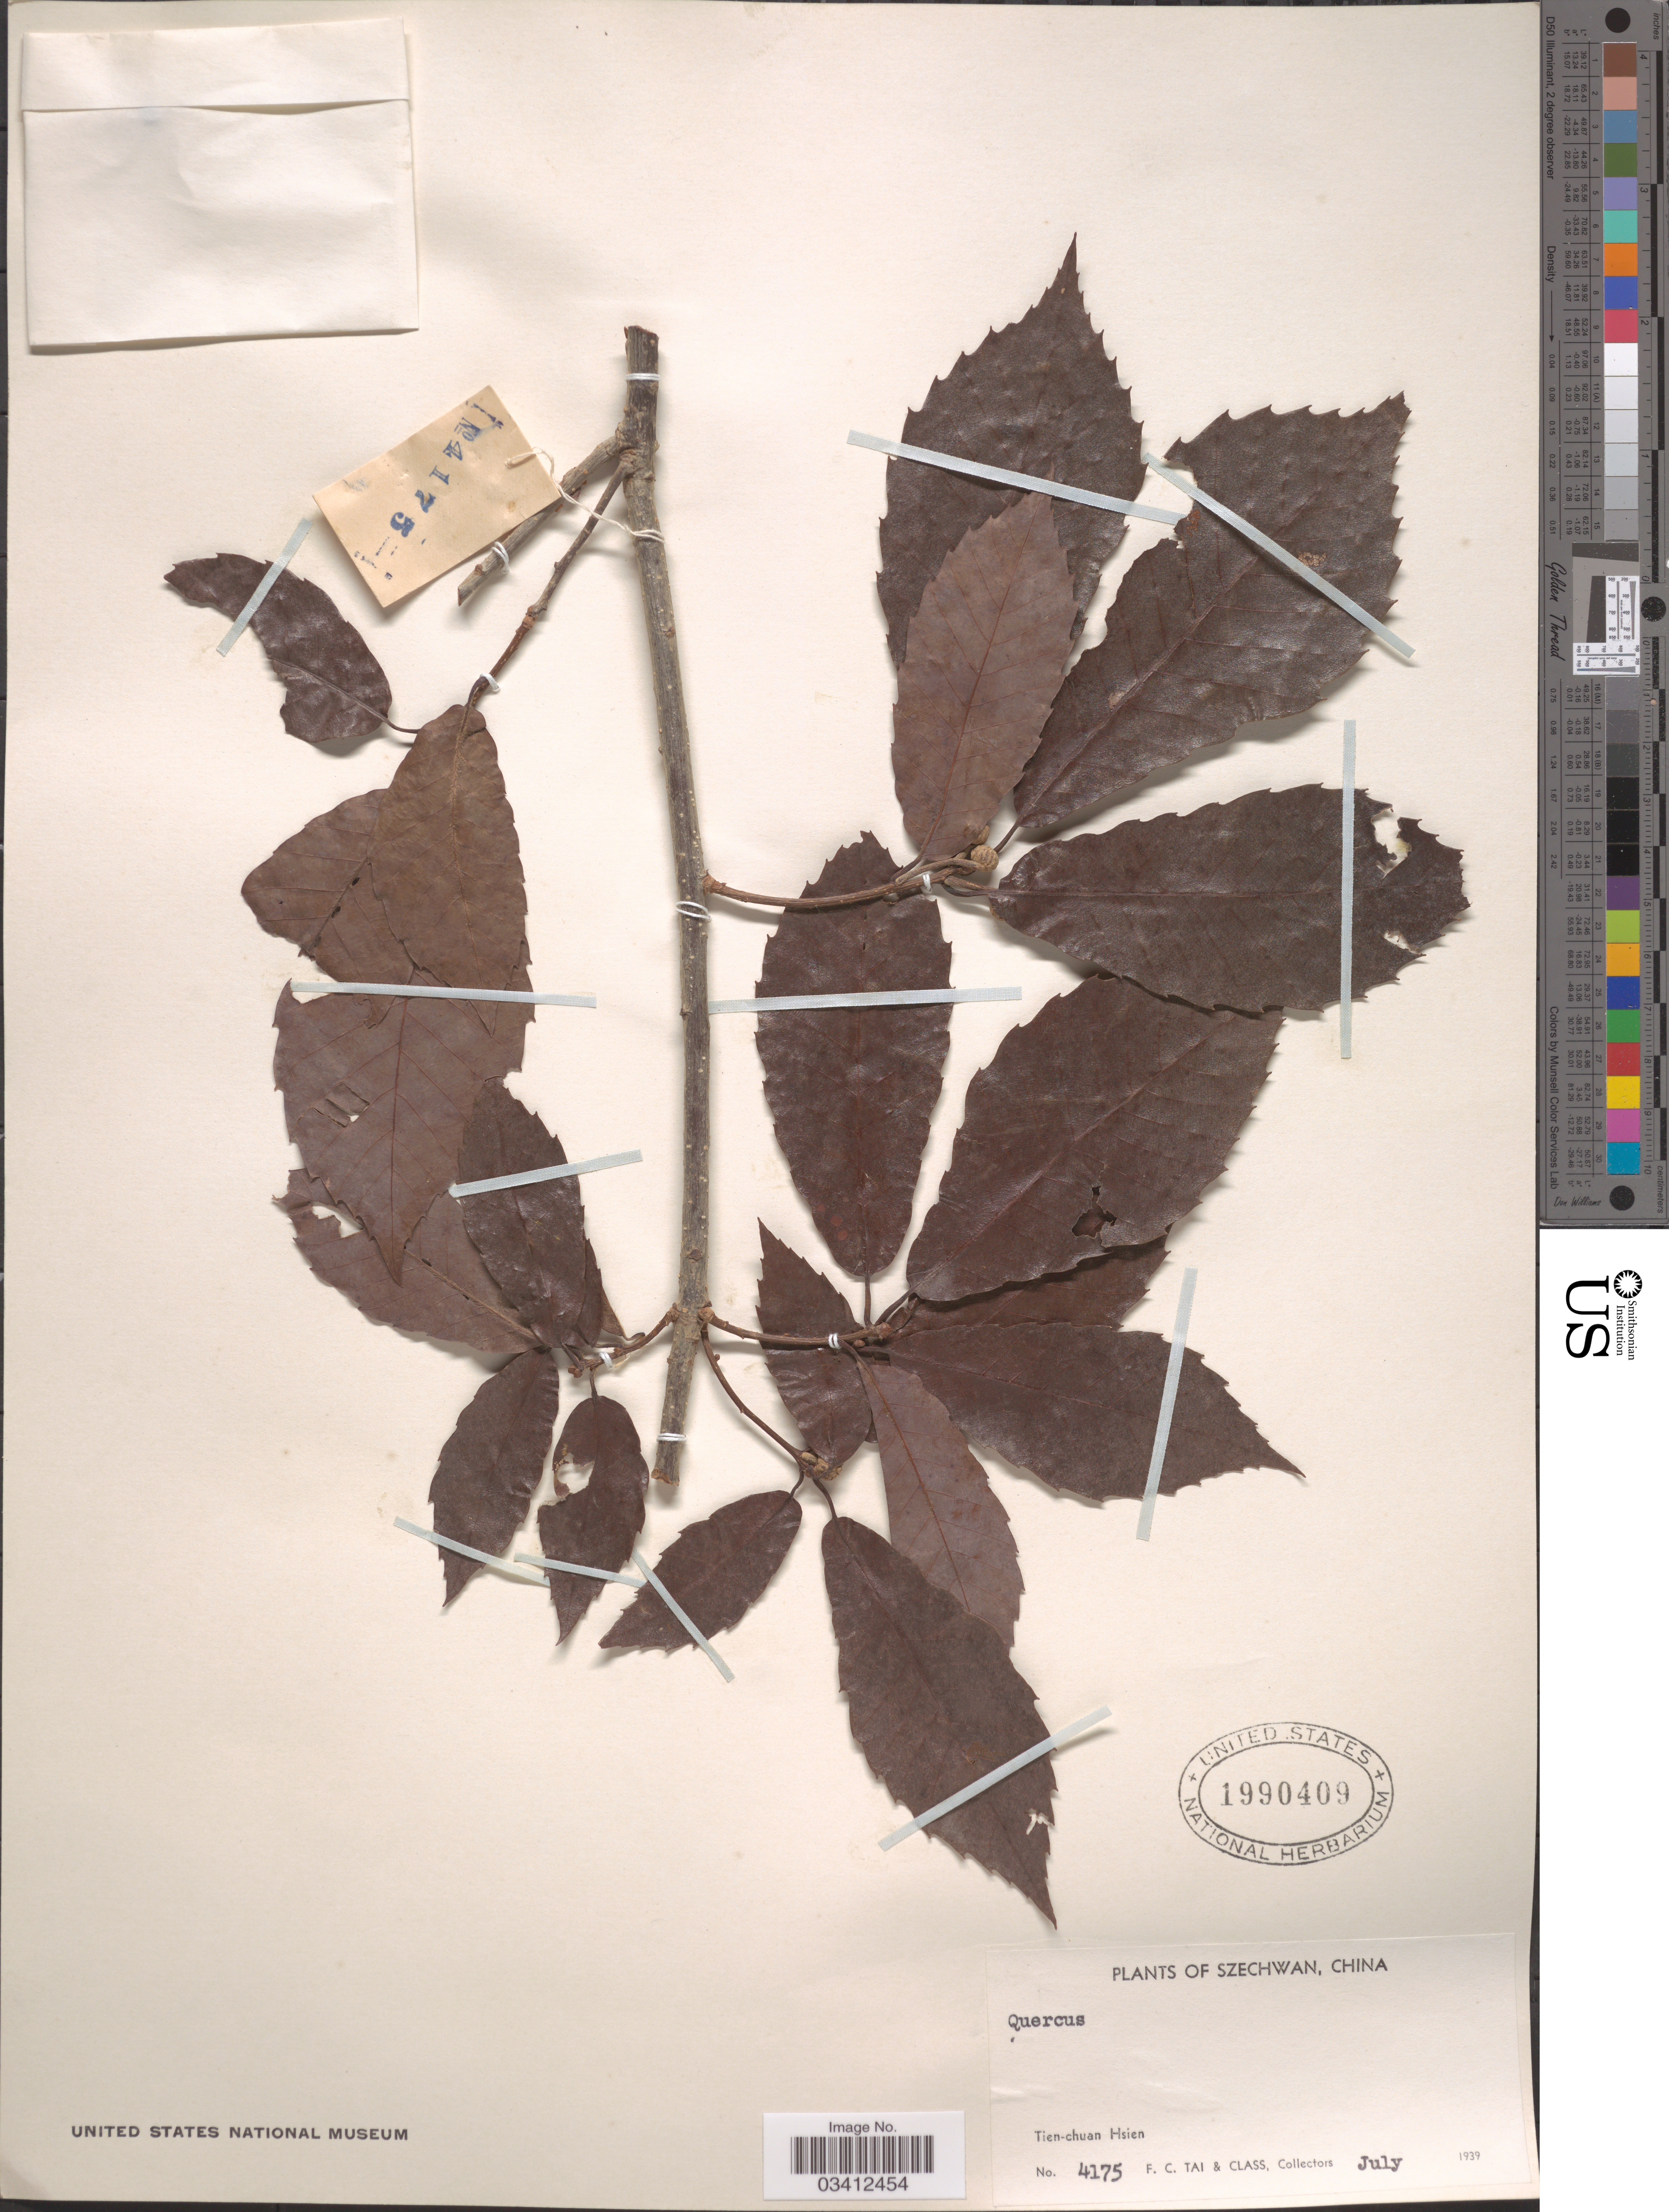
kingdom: Plantae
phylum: Tracheophyta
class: Magnoliopsida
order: Fagales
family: Fagaceae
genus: Quercus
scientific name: Quercus sp.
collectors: F. Tai & Class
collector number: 4175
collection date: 1939-07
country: China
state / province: Sichuan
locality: Szechwan. Tien-chuan Hsien.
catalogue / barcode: US 1990409